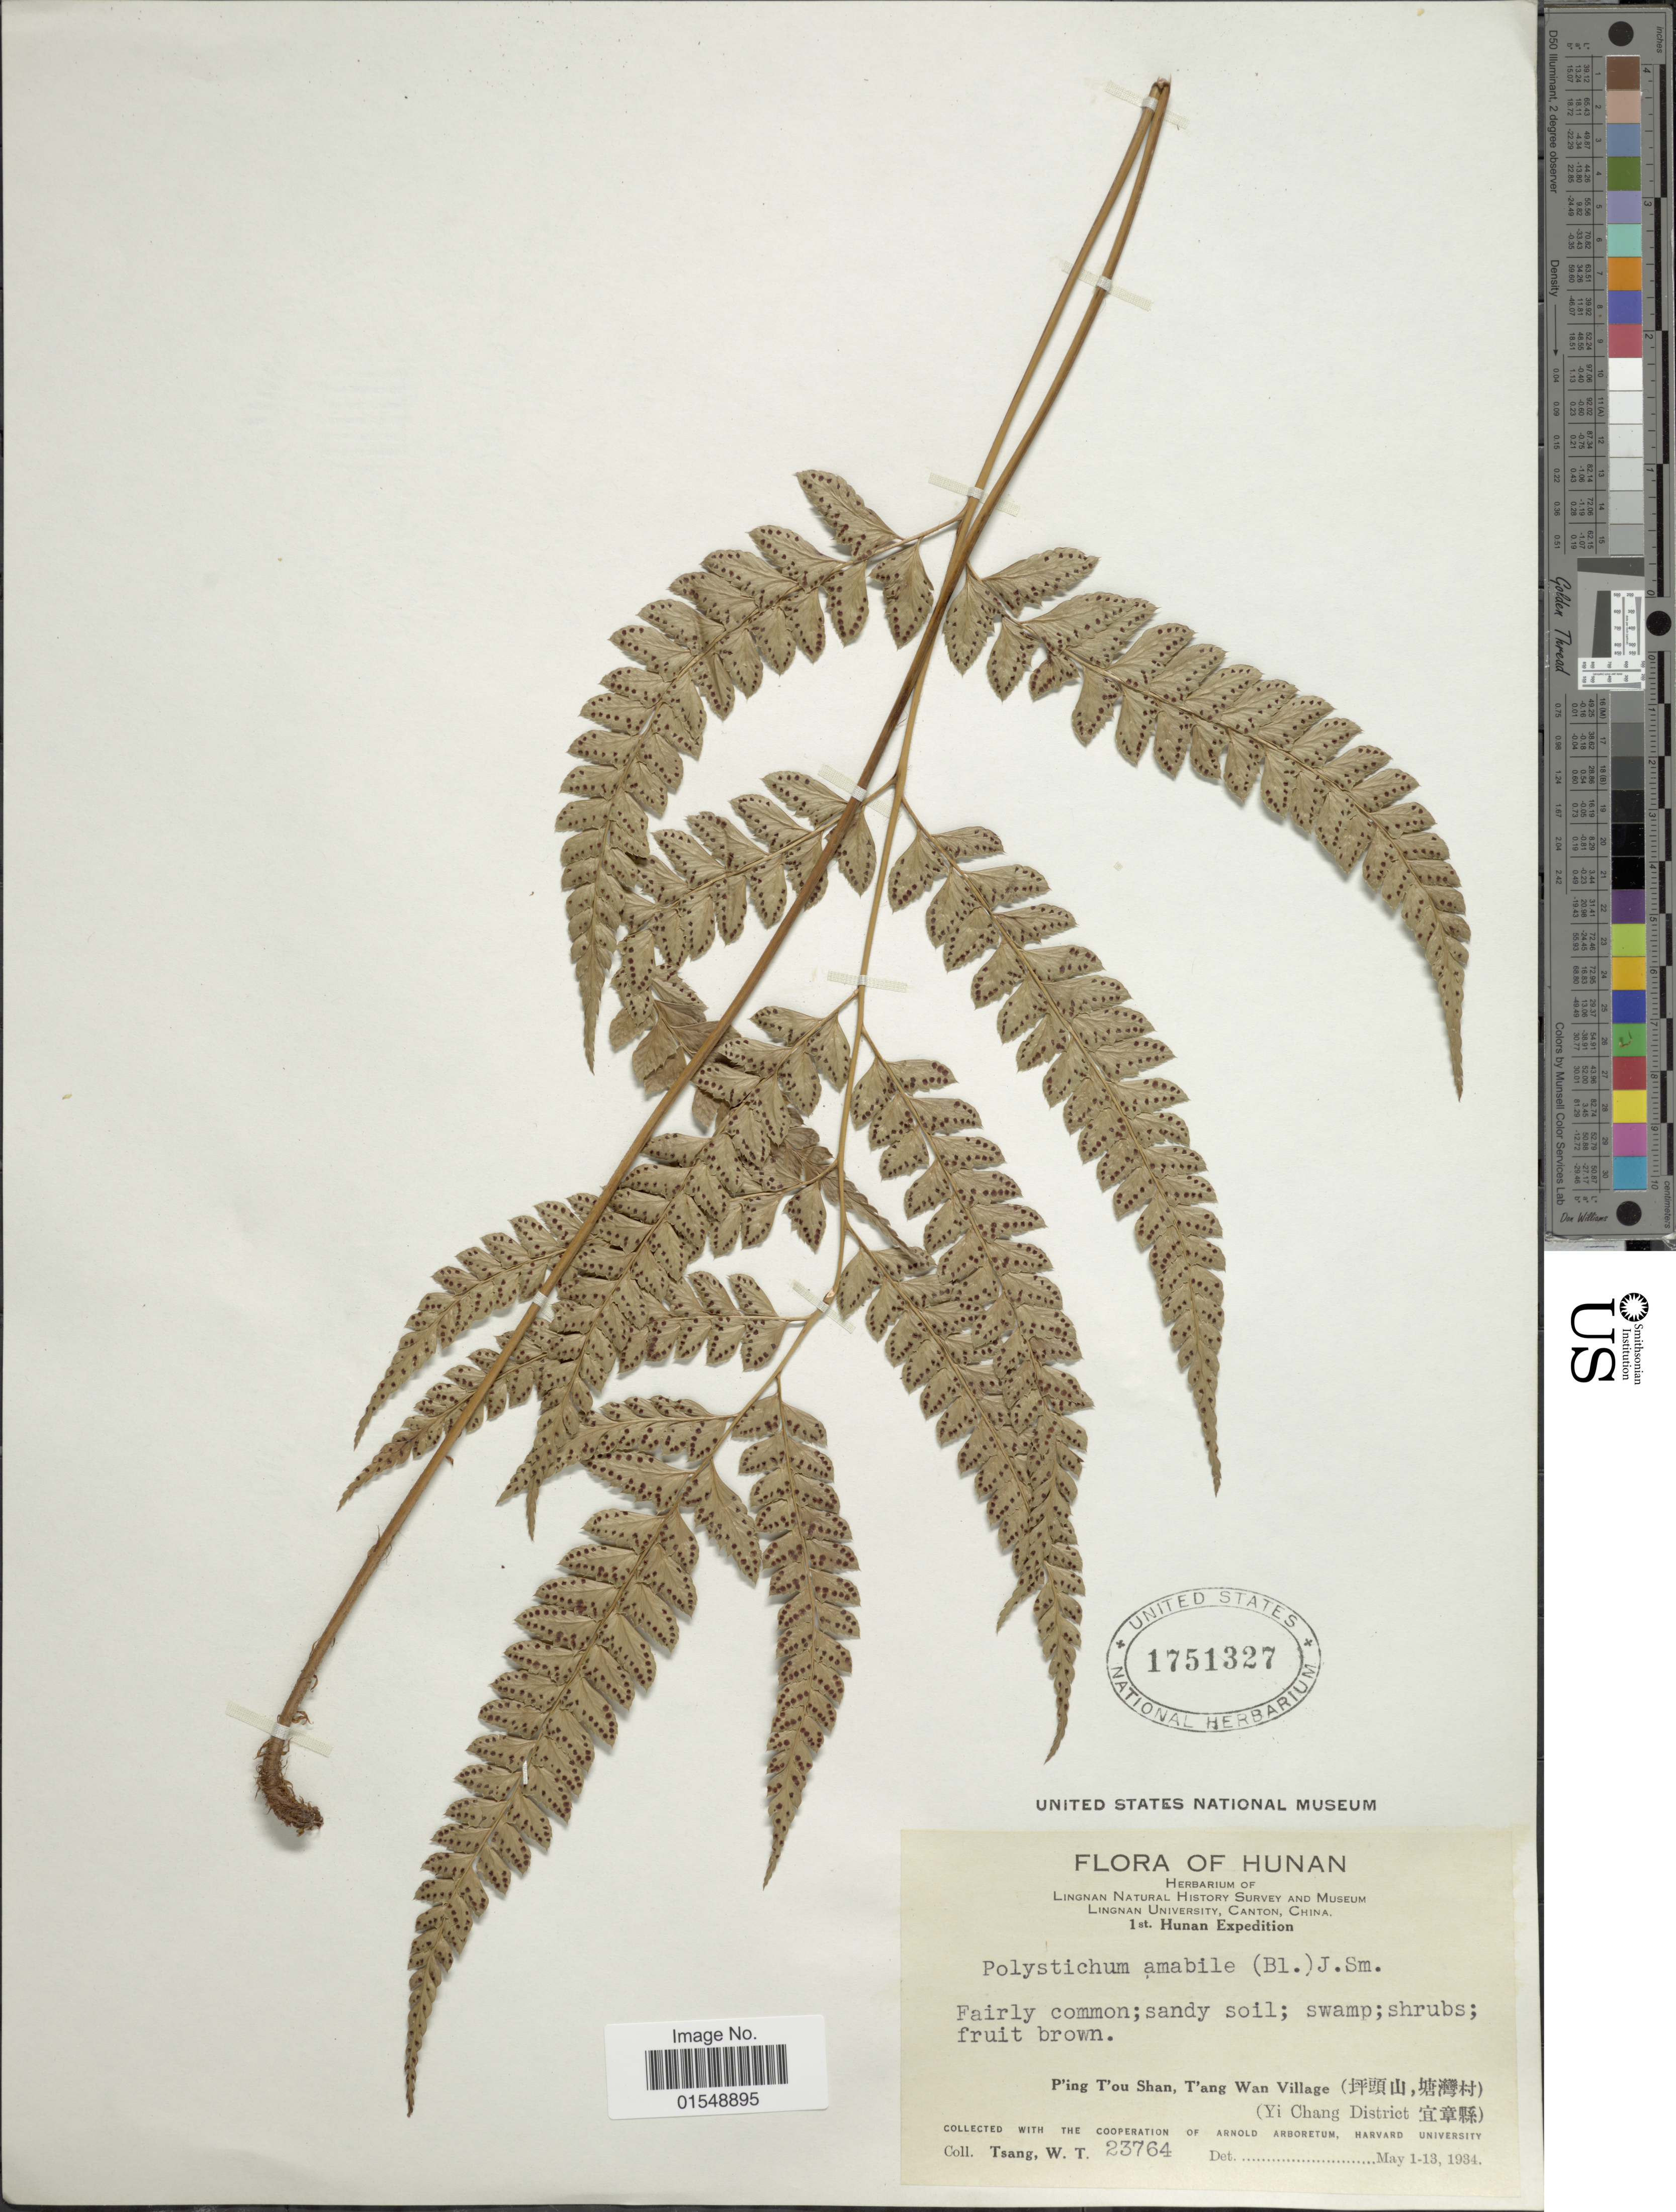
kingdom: Plantae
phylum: Tracheophyta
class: Polypodiopsida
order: Polypodiales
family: Dryopteridaceae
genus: Arachniodes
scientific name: Arachniodes amabilis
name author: (Blume) Tindale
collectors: W. T. Tsang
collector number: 23764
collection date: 1934-05-01/1934-05-13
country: China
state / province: Hunan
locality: P'ing T'ou Shan, T'ang Wan Village (Yi Chang District)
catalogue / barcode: US 1751327